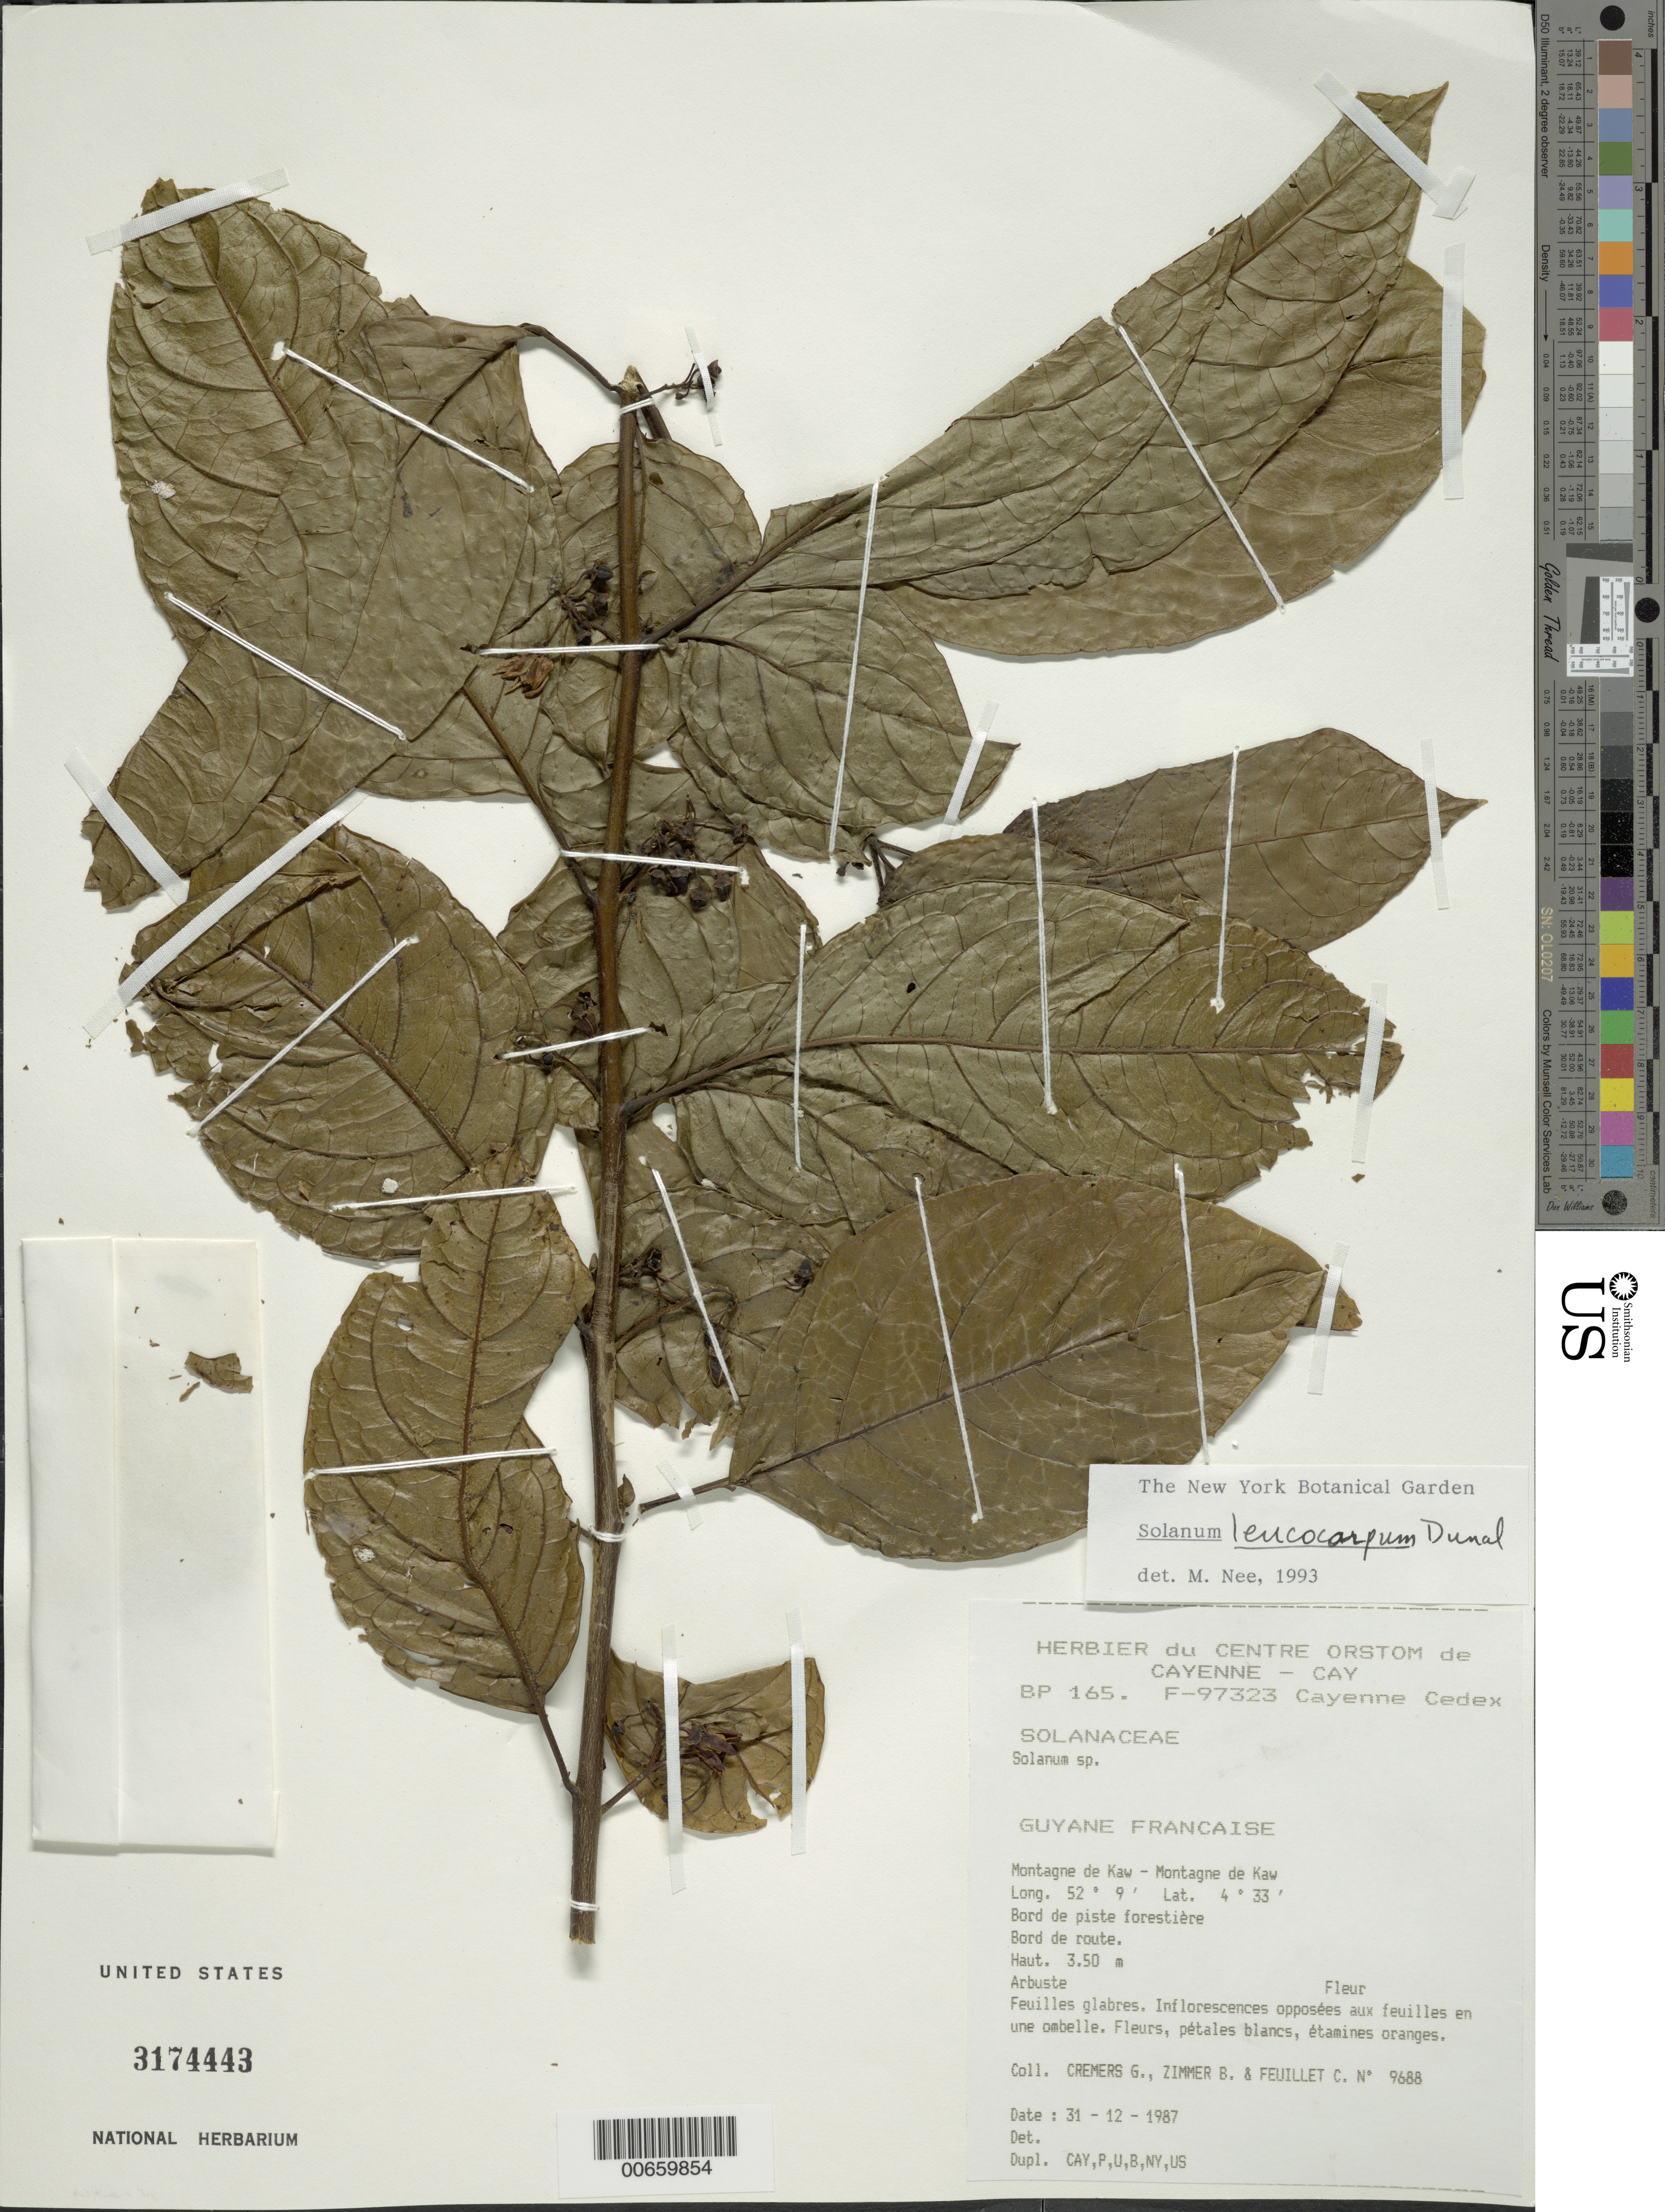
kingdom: Plantae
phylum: Tracheophyta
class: Magnoliopsida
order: Solanales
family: Solanaceae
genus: Solanum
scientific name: Solanum leucocarpon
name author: Dunal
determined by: Nee, Michael H.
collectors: G. Cremers, B. Zimmer & C. Feuillet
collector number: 9688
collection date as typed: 12 Dec 1987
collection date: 1987-12-12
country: French Guiana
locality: Montagne de Kaw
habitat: Along forest trail.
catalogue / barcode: US 3174443